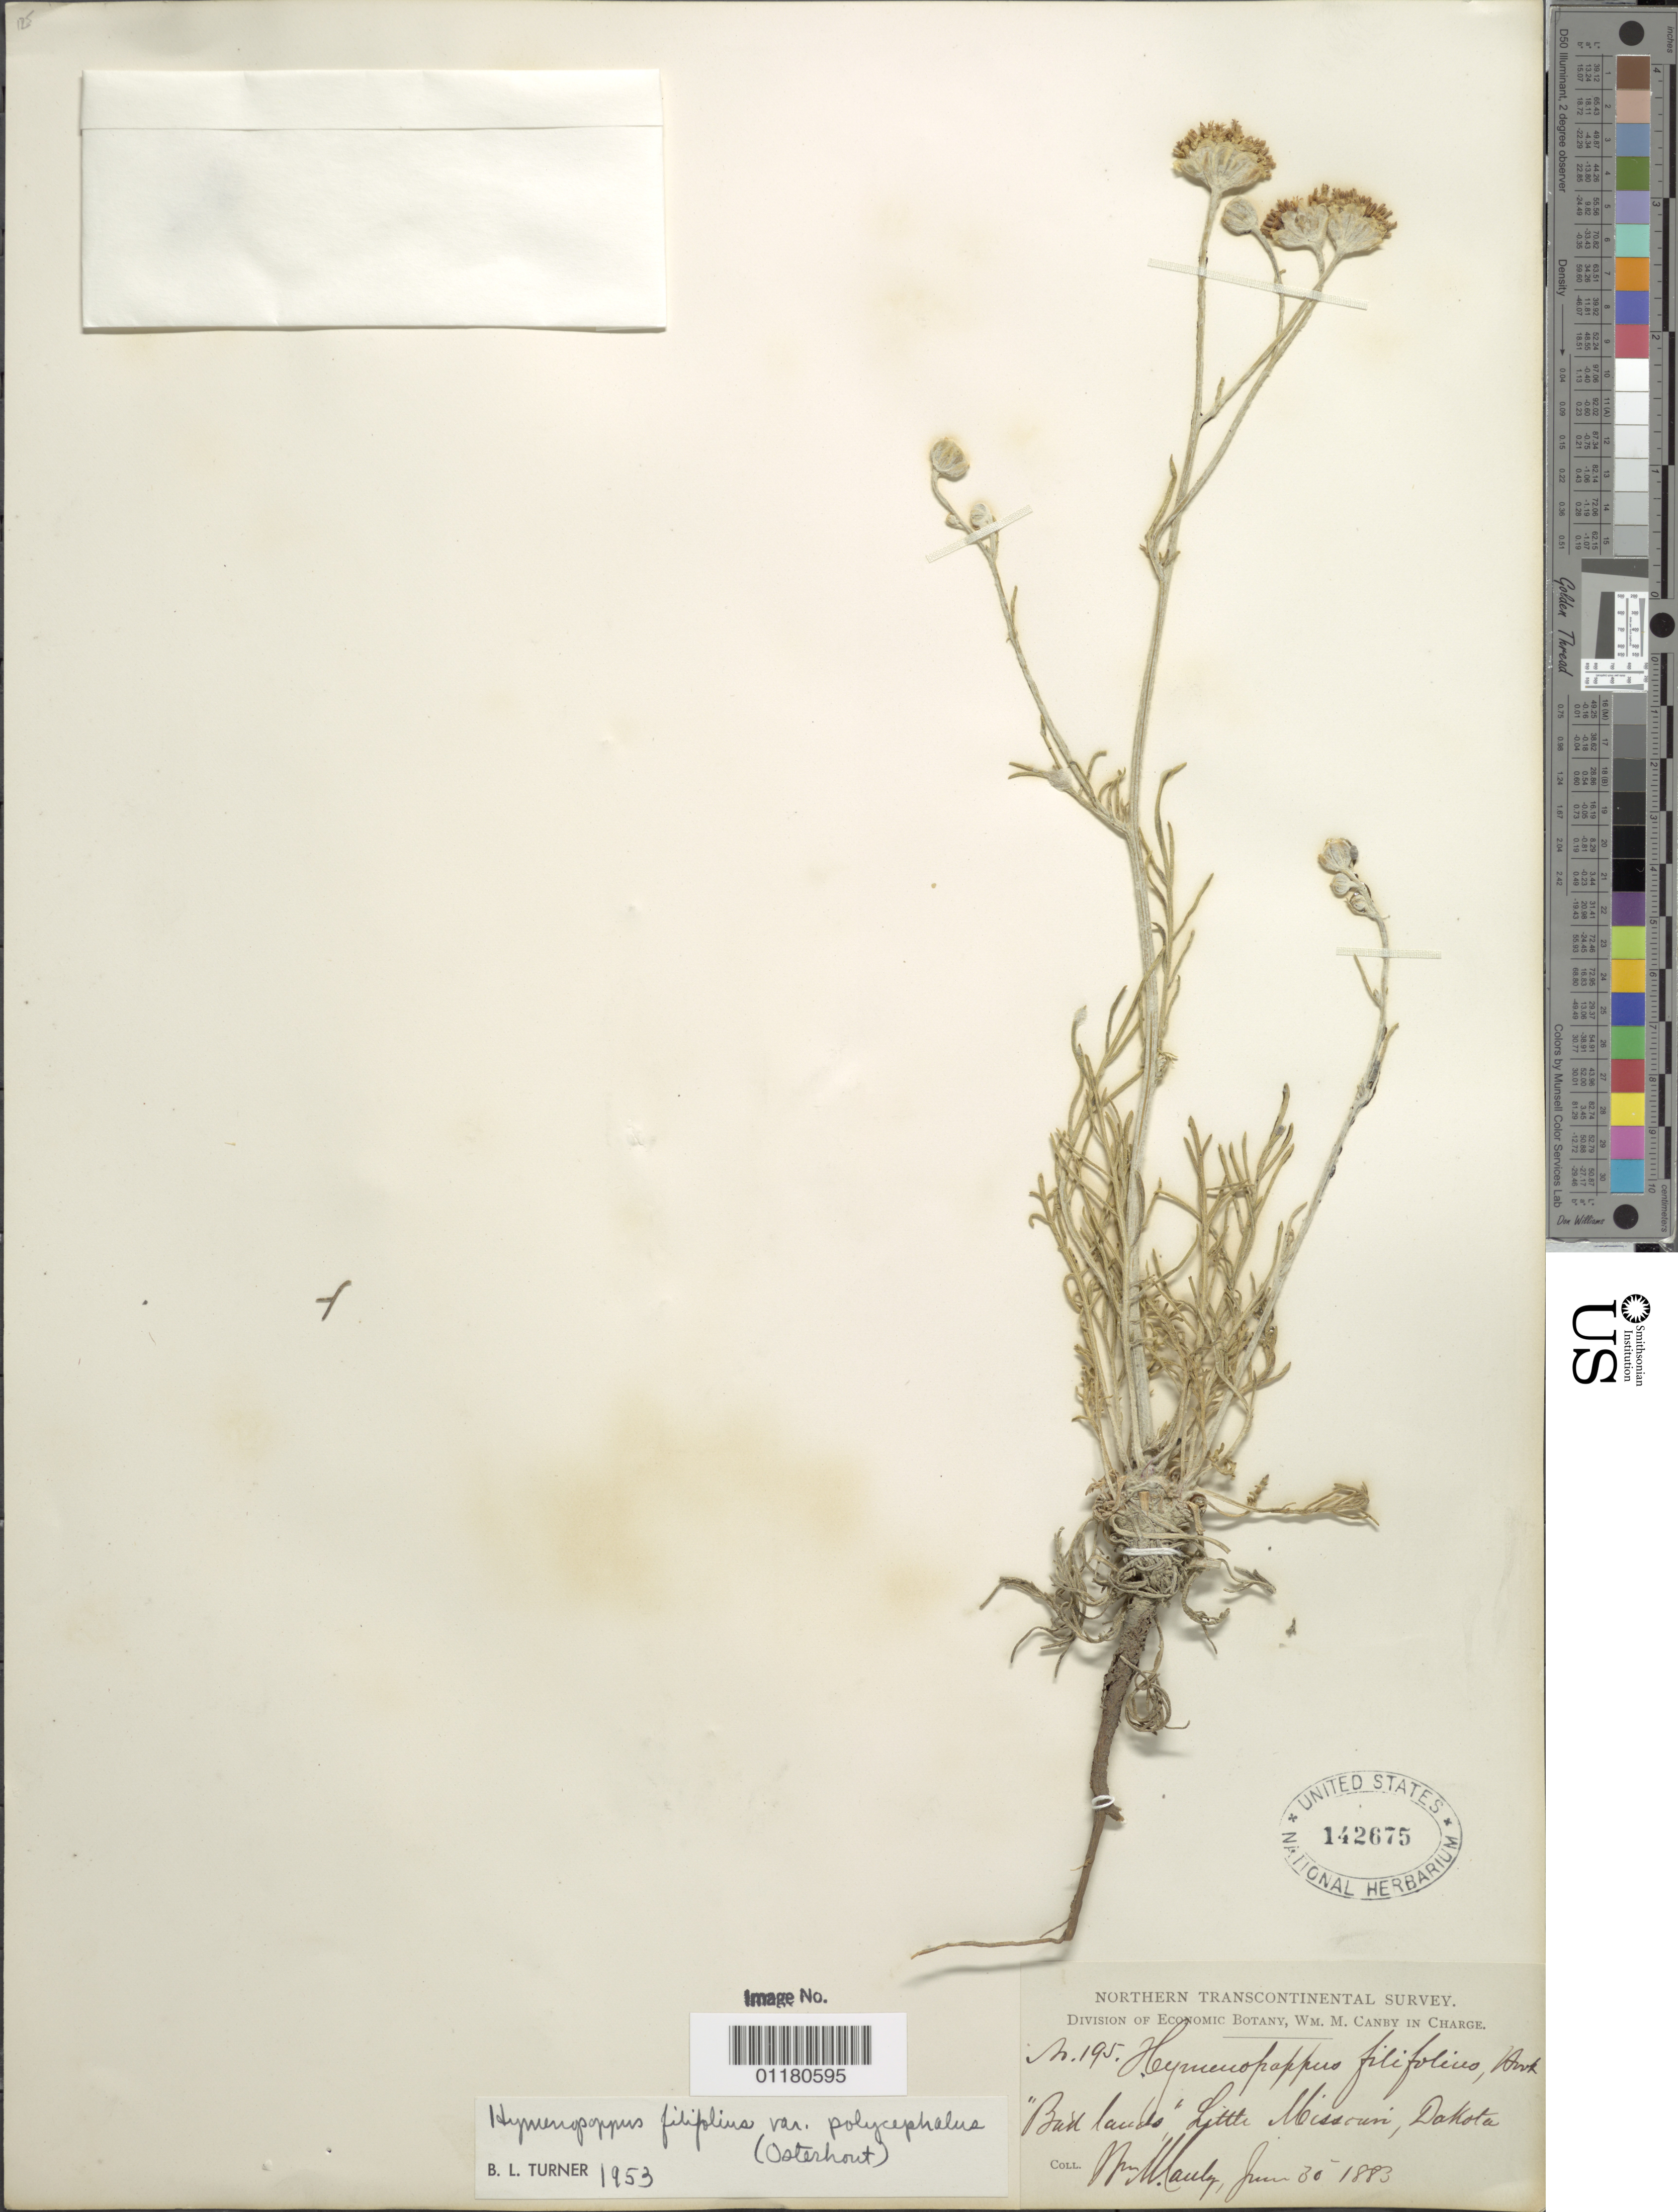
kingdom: Plantae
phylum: Tracheophyta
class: Magnoliopsida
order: Asterales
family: Asteraceae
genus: Hymenopappus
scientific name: Hymenopappus filifolius var. polycephalus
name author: (Osterh.) B.L. Turner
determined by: Turner, B. L.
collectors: W. M. Canby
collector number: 195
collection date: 1883-06-30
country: United States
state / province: North Dakota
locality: Little Missouri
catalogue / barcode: US 142675